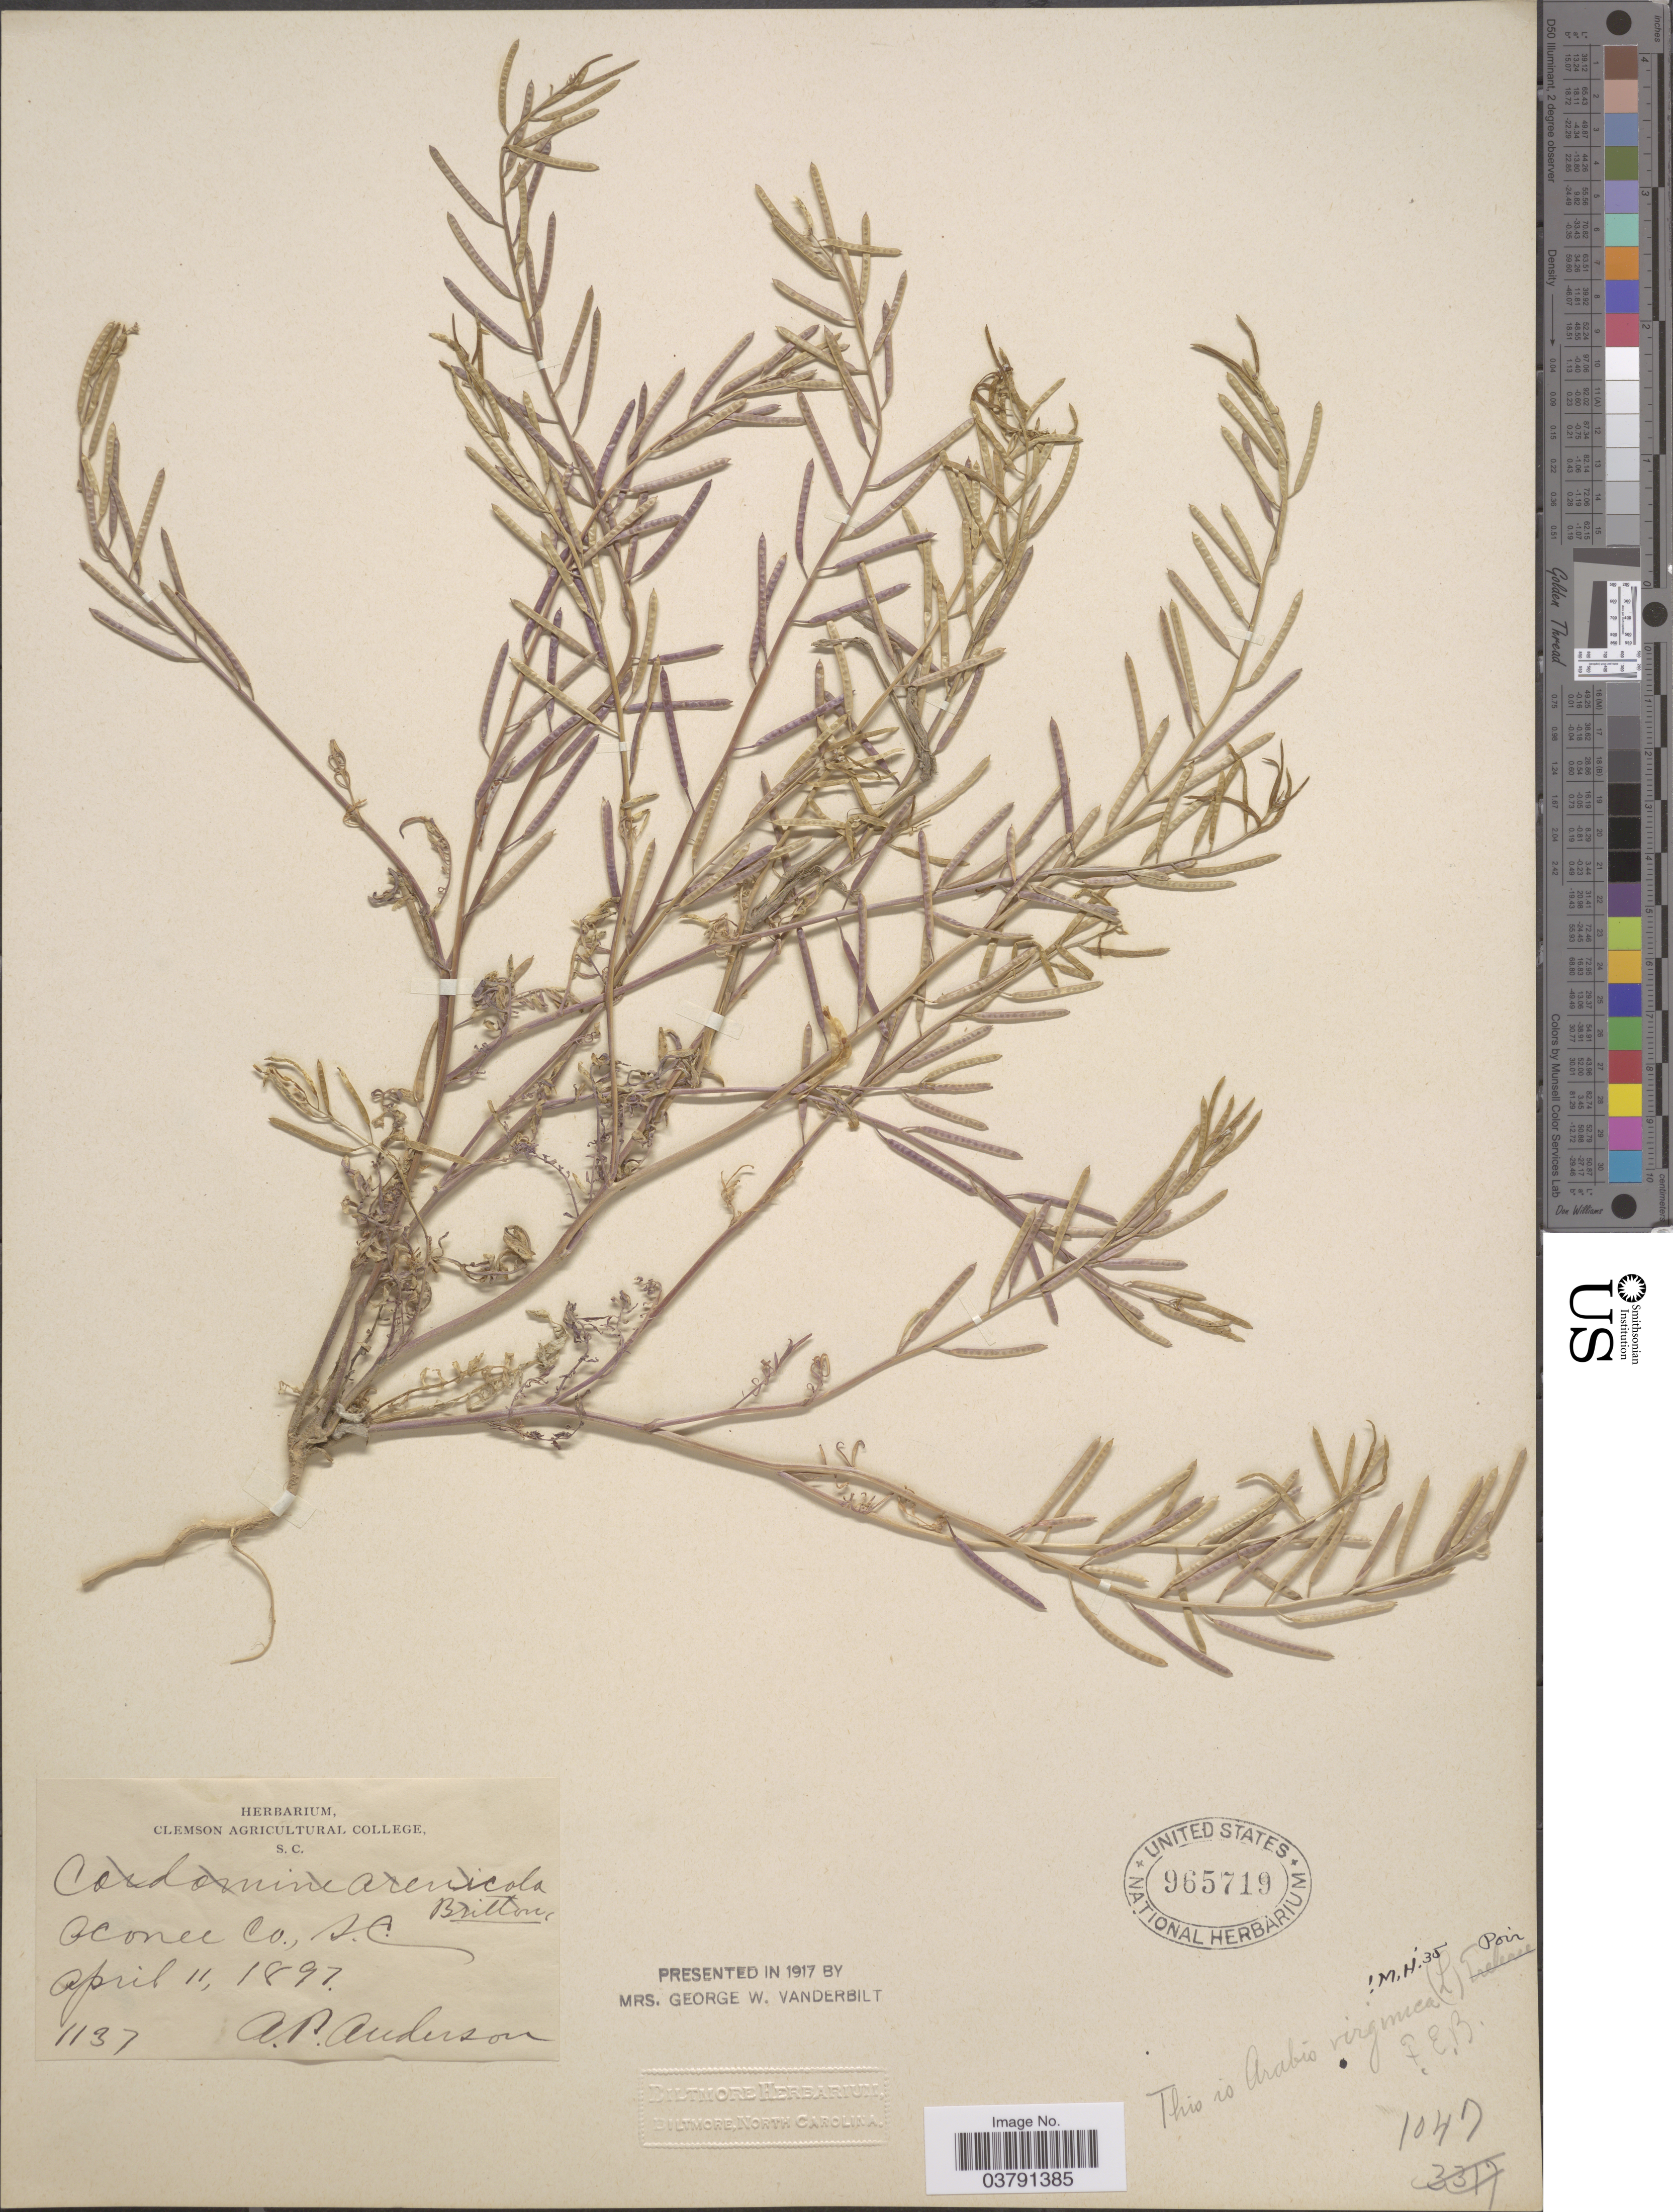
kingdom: Plantae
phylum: Tracheophyta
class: Magnoliopsida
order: Brassicales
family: Brassicaceae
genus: Planodes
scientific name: Planodes virginicum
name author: (L.) Greene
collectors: A. P. Anderson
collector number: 1137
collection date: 1897-04-11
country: United States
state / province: South Carolina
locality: Oconee Co.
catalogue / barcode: US 965719